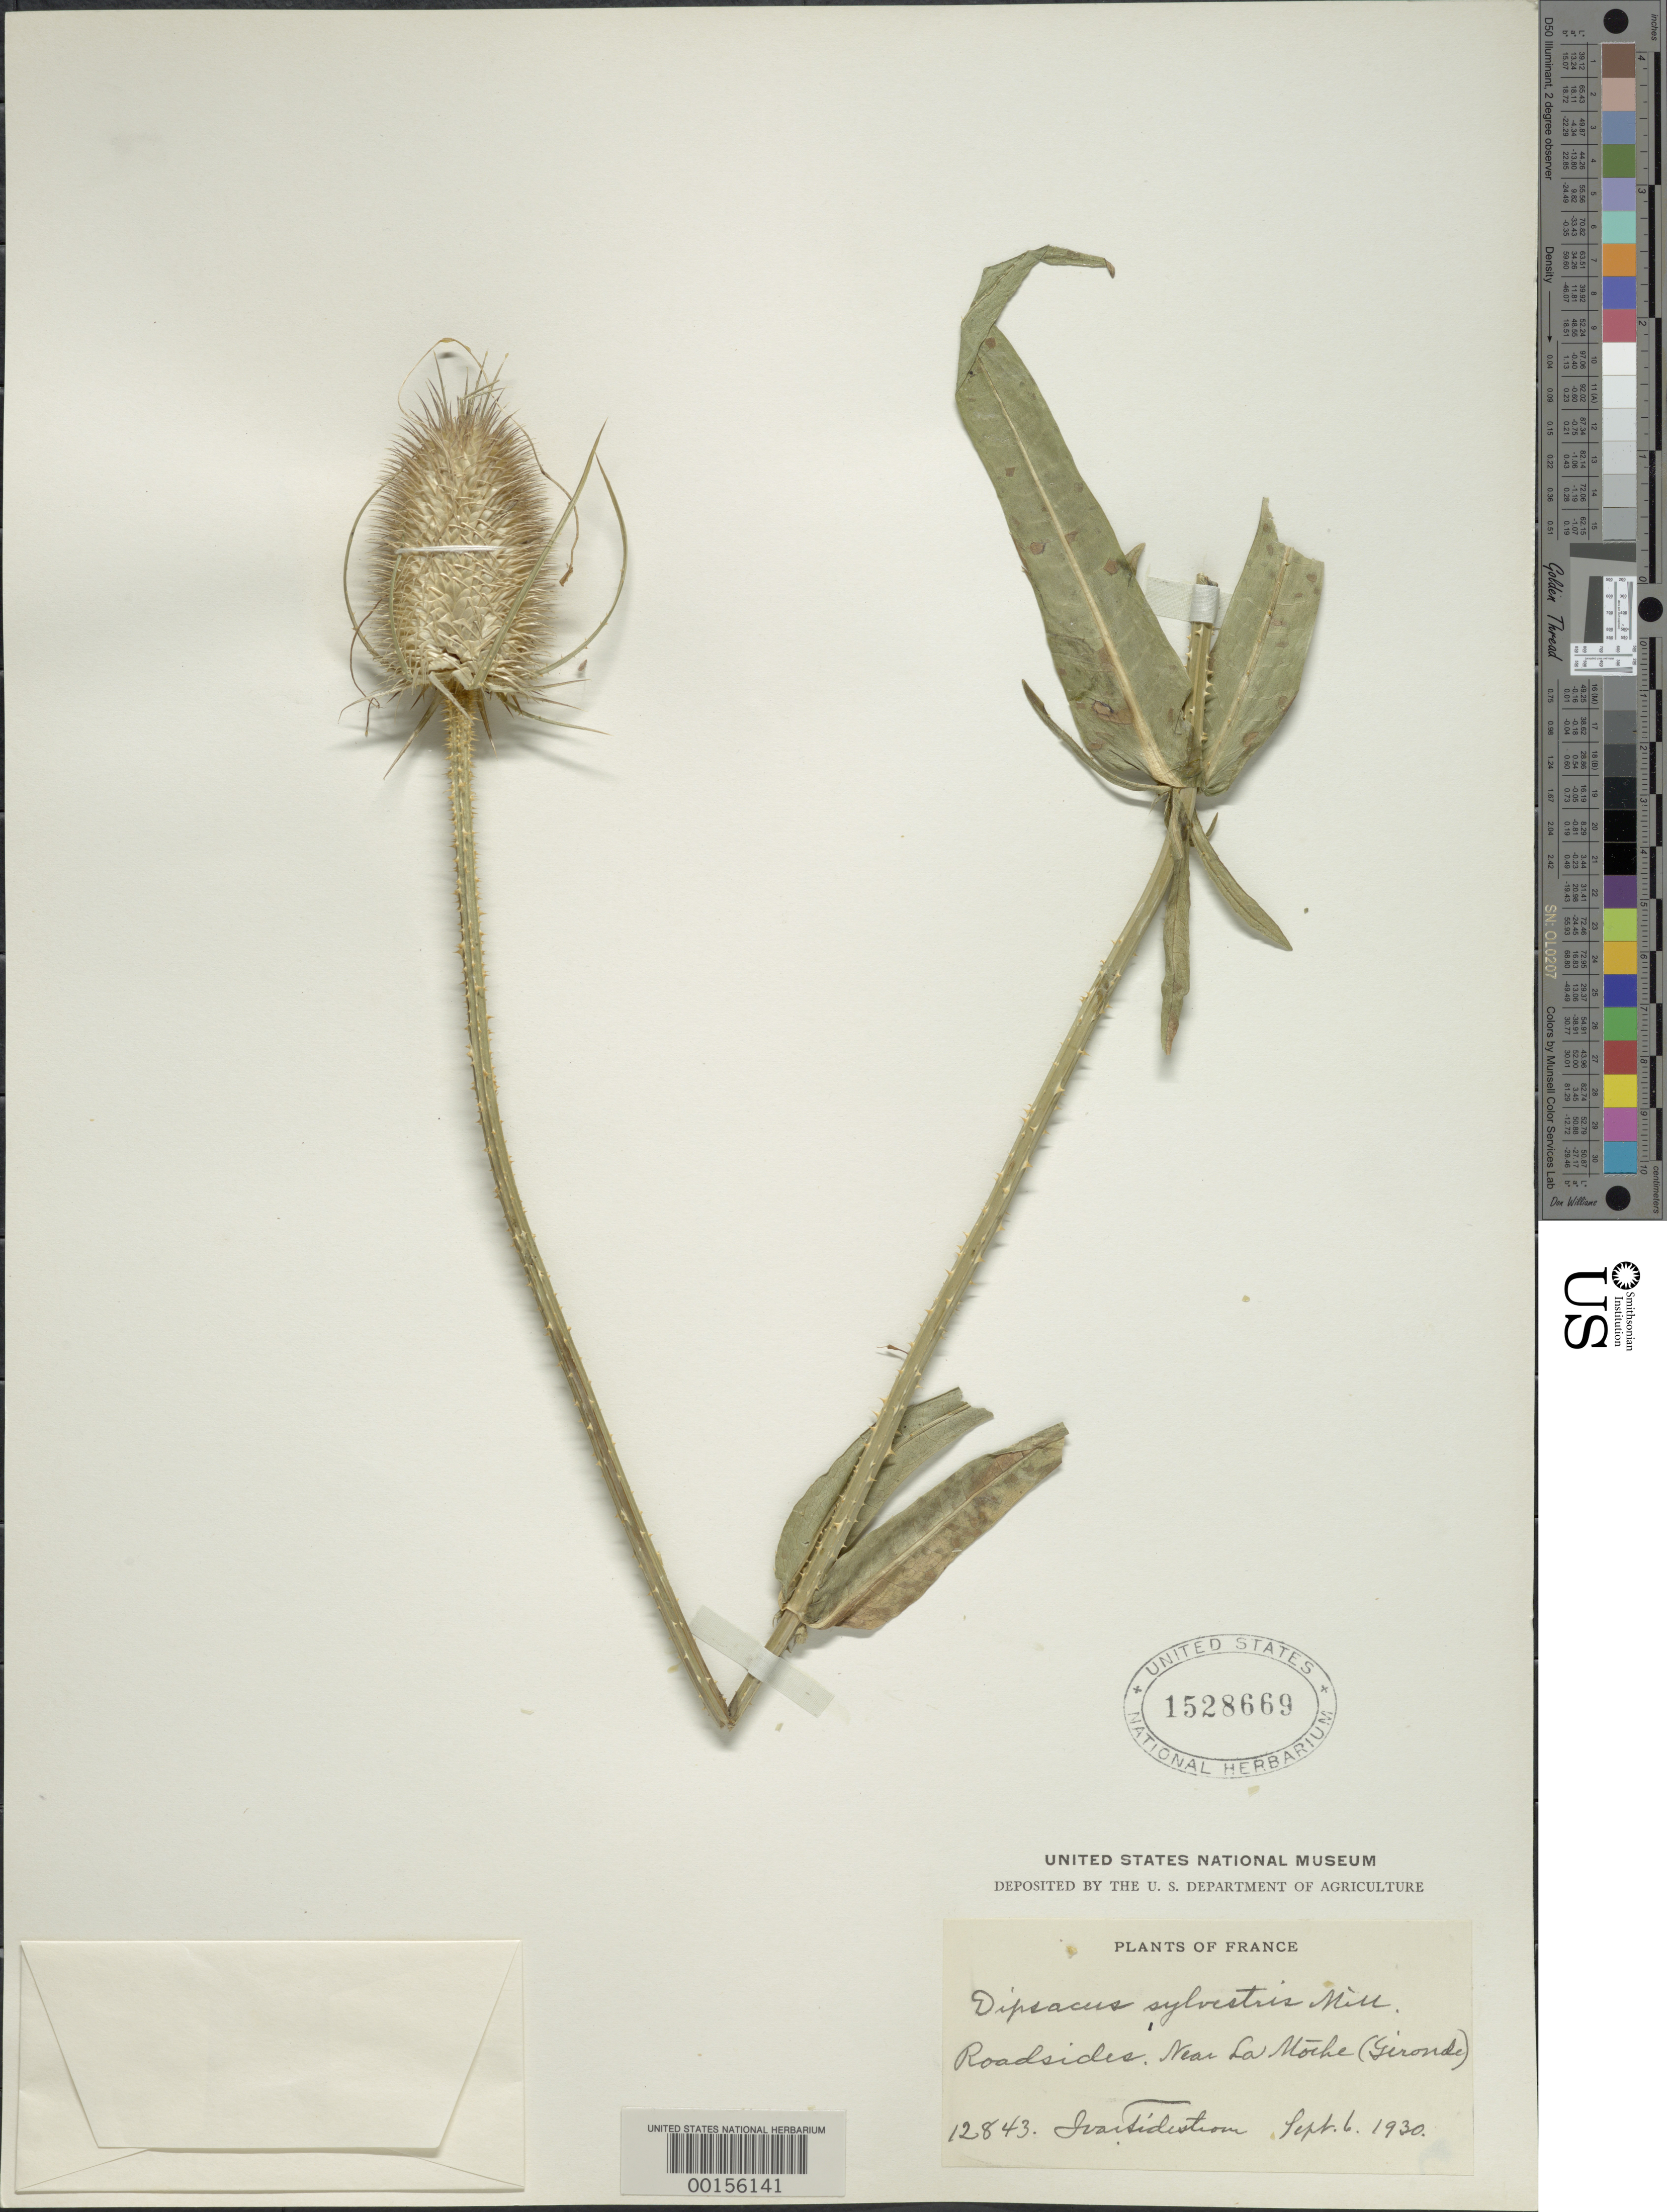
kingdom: Plantae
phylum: Tracheophyta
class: Magnoliopsida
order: Dipsacales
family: Caprifoliaceae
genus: Dipsacus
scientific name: Dipsacus sylvestris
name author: Huds.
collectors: I. F. Tidestrom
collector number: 12843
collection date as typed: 06 Sep 1930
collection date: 1930-09-06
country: France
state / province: Nouvelle-Aquitaine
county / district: Gironde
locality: Near La Noche (Gironde)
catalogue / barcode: US 1528669